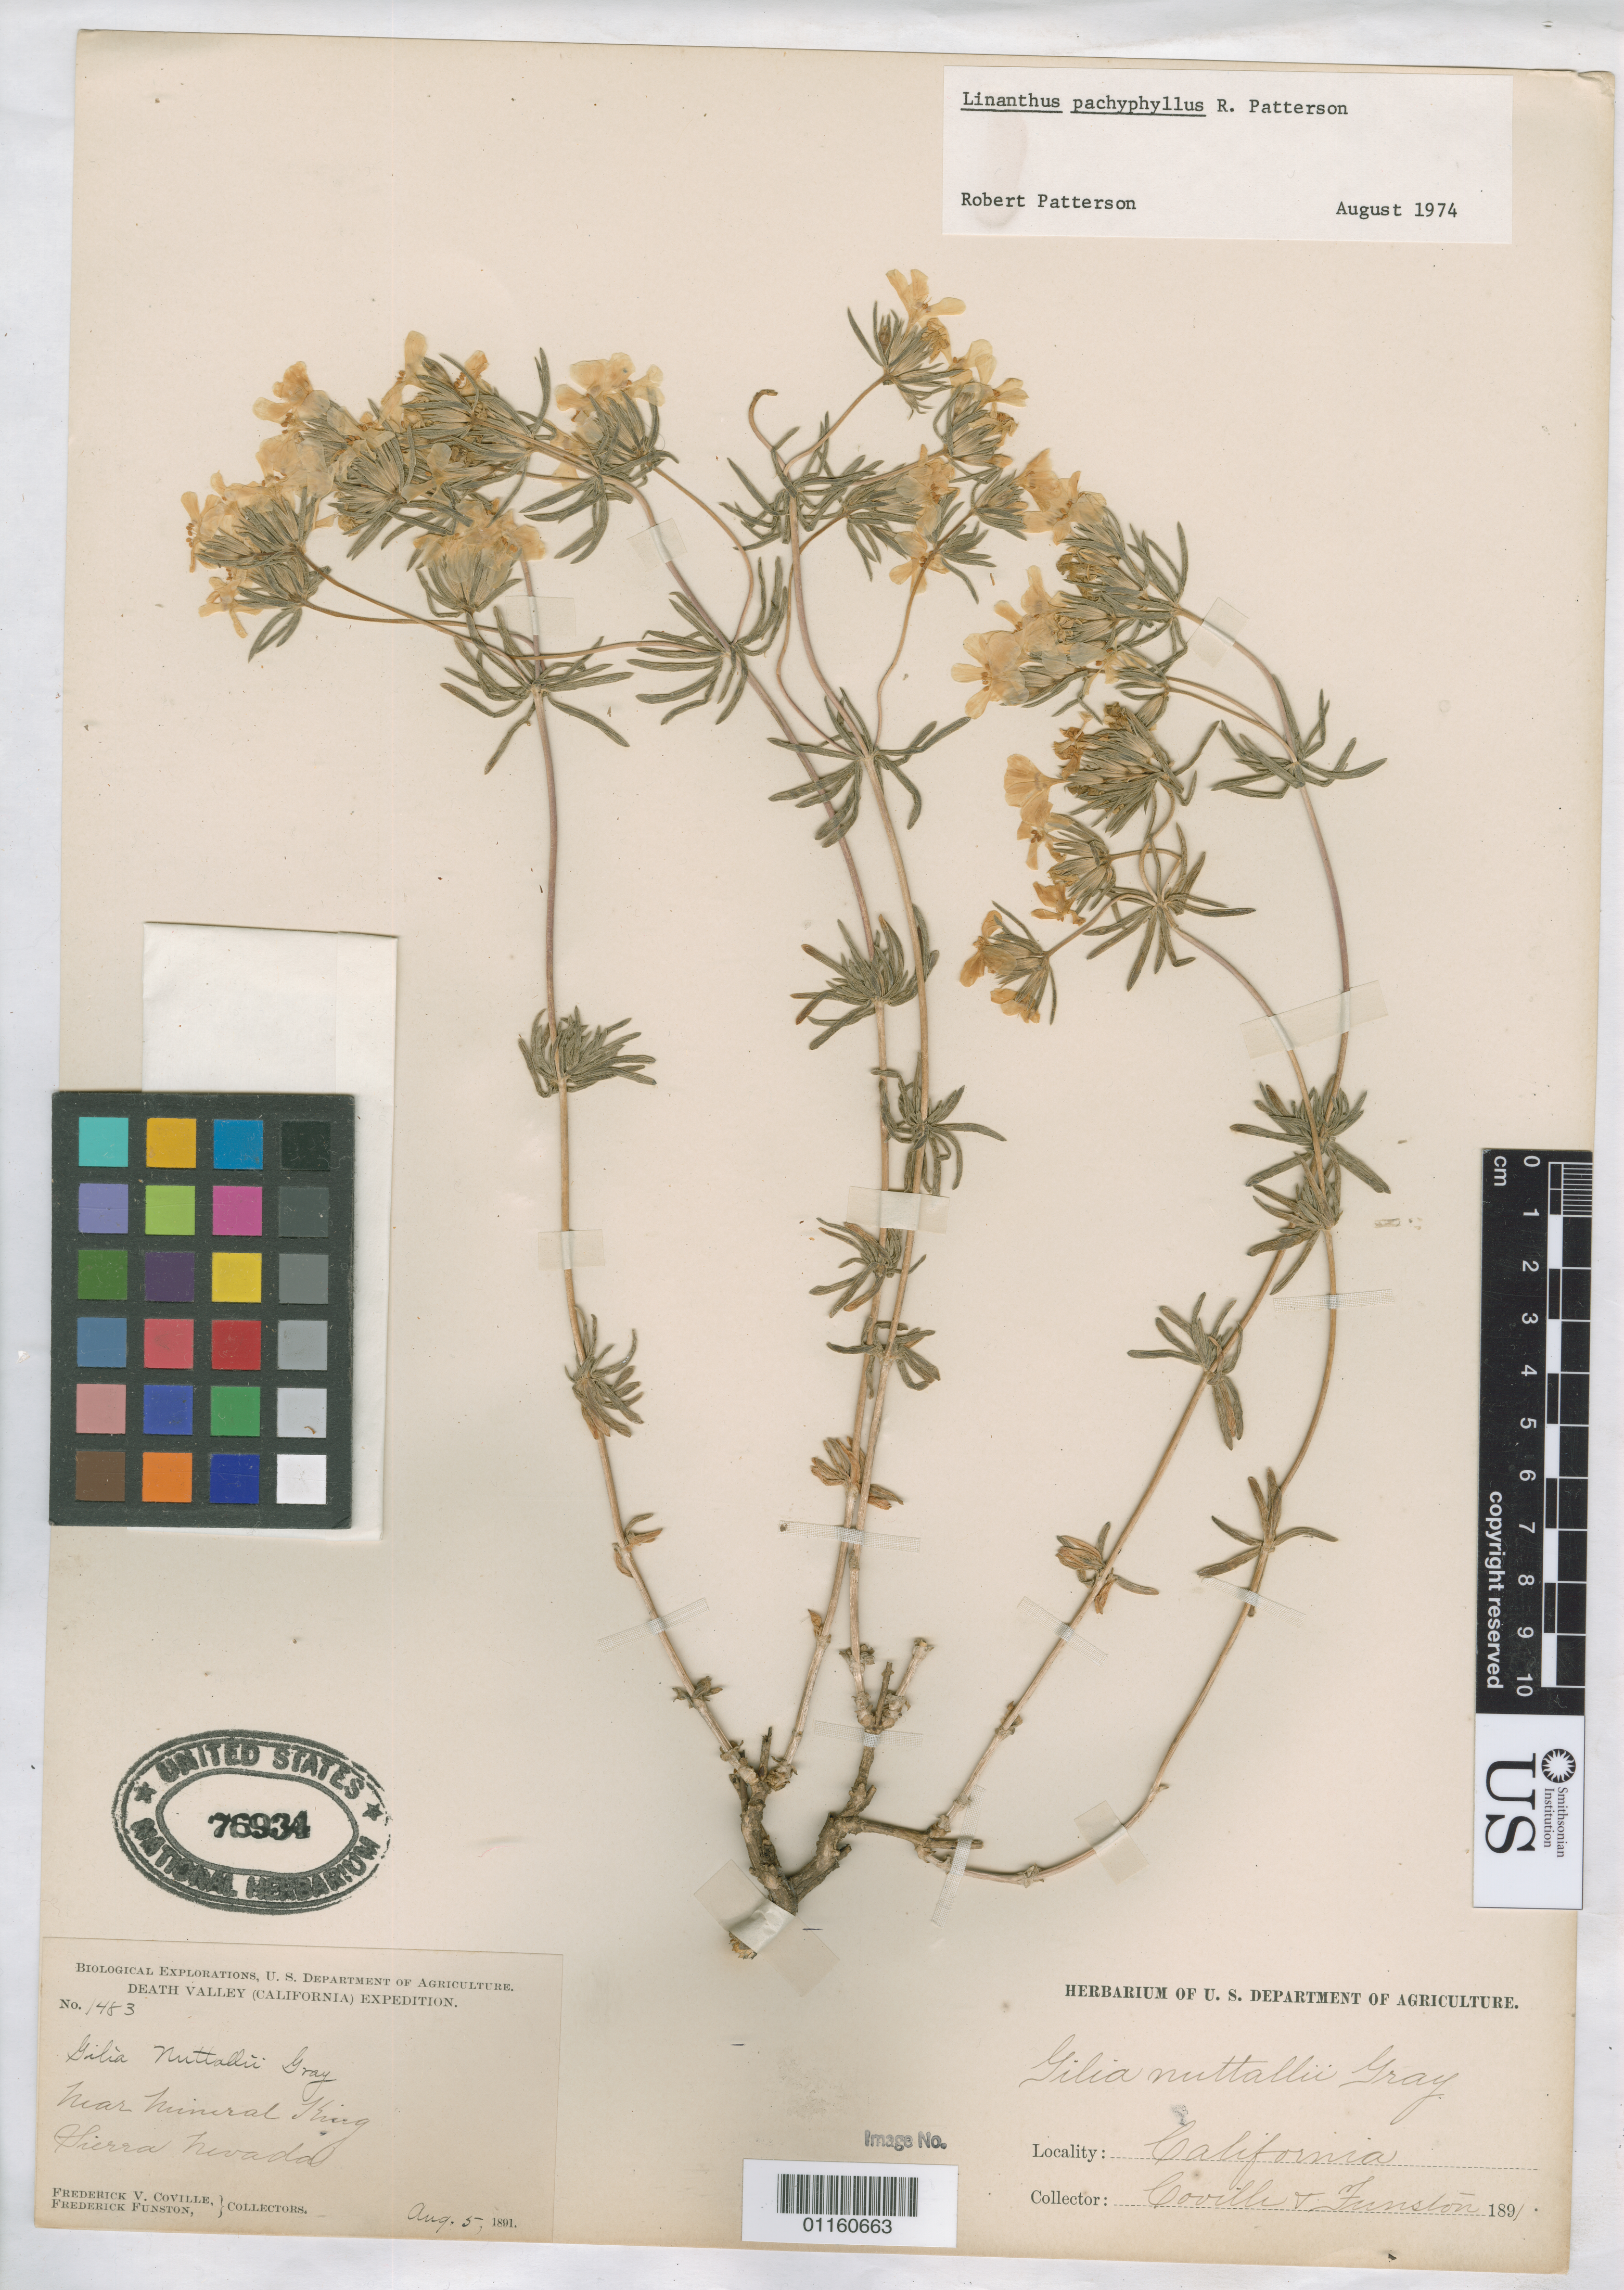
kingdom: Plantae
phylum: Tracheophyta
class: Magnoliopsida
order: Ericales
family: Polemoniaceae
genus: Leptosiphon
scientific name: Leptosiphon pachyphyllus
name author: (R. Patt.) J.M. Porter & L.A. Johnson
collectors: F. V. Coville & F. Funston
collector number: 1483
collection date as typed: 5 Aug 1891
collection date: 1891-08-05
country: United States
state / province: California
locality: near Mineral King, Sierra Nevada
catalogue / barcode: US 76934